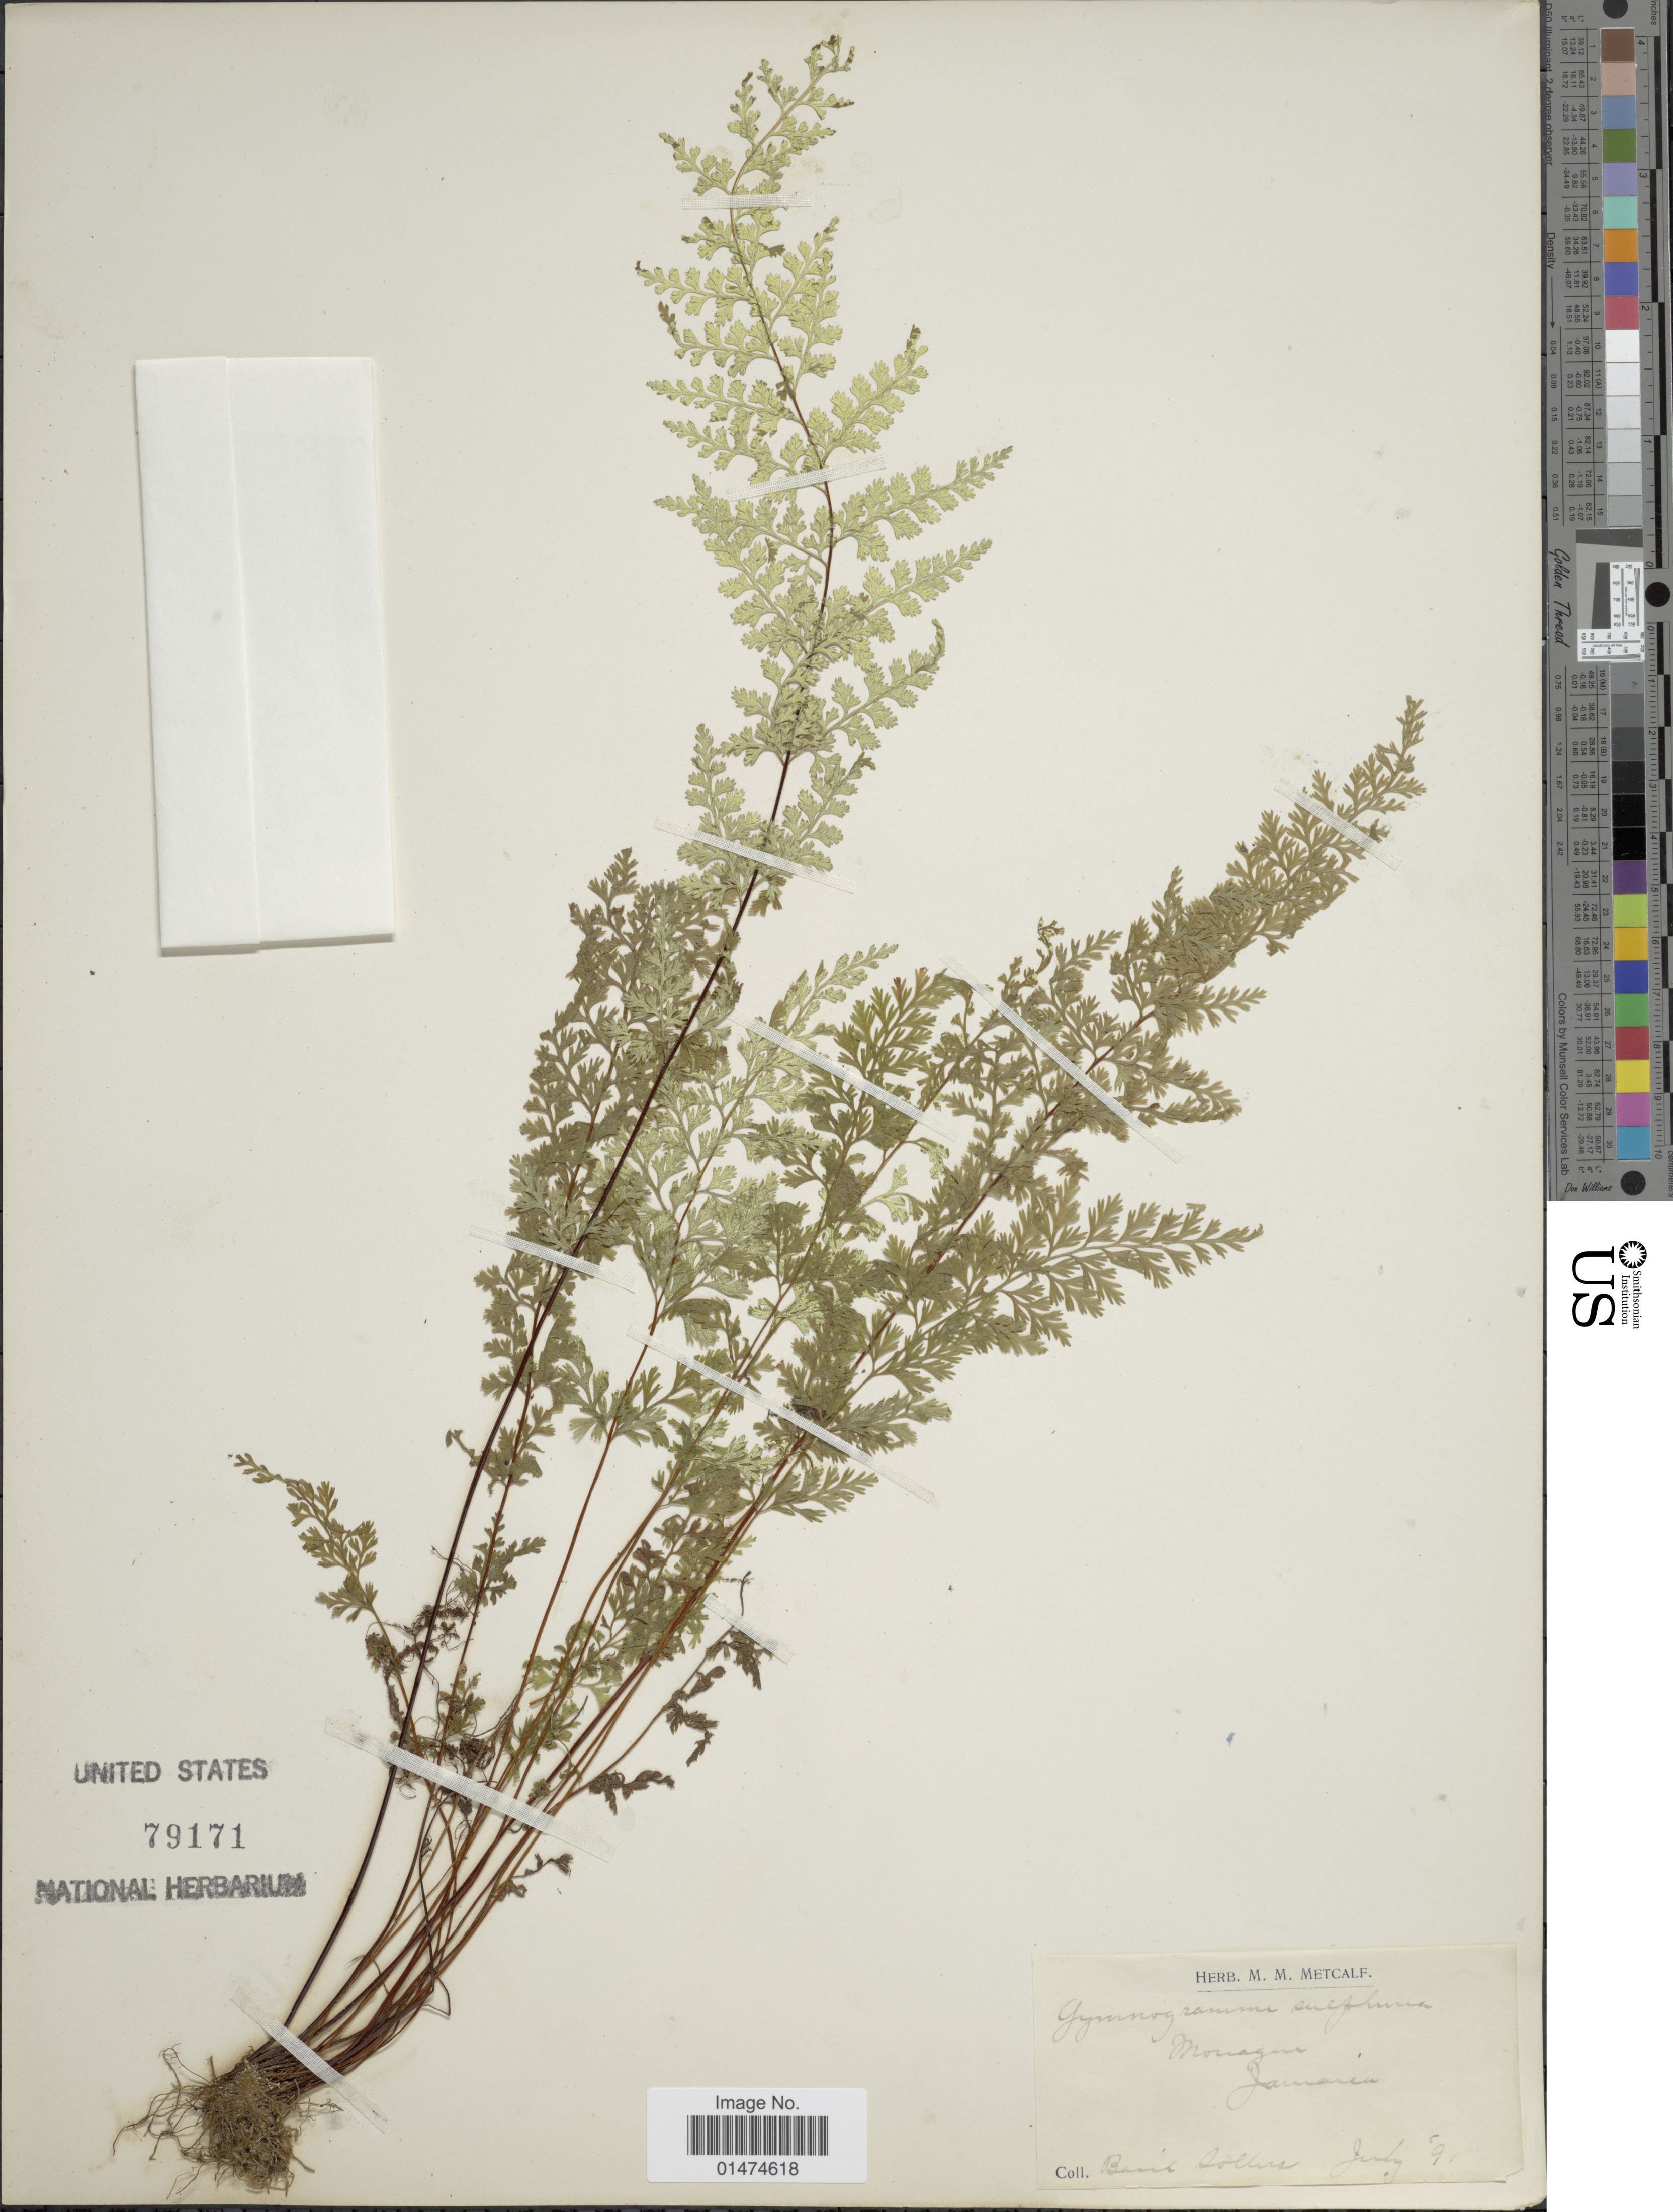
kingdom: Plantae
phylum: Tracheophyta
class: Polypodiopsida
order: Polypodiales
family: Pteridaceae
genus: Pityrogramma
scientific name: Pityrogramma williamsii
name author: Proctor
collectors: B. Sollers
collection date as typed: Transcribed d/m/y: /7/91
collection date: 1891-07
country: Jamaica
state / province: Saint Ann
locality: Moneague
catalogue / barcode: US 79171